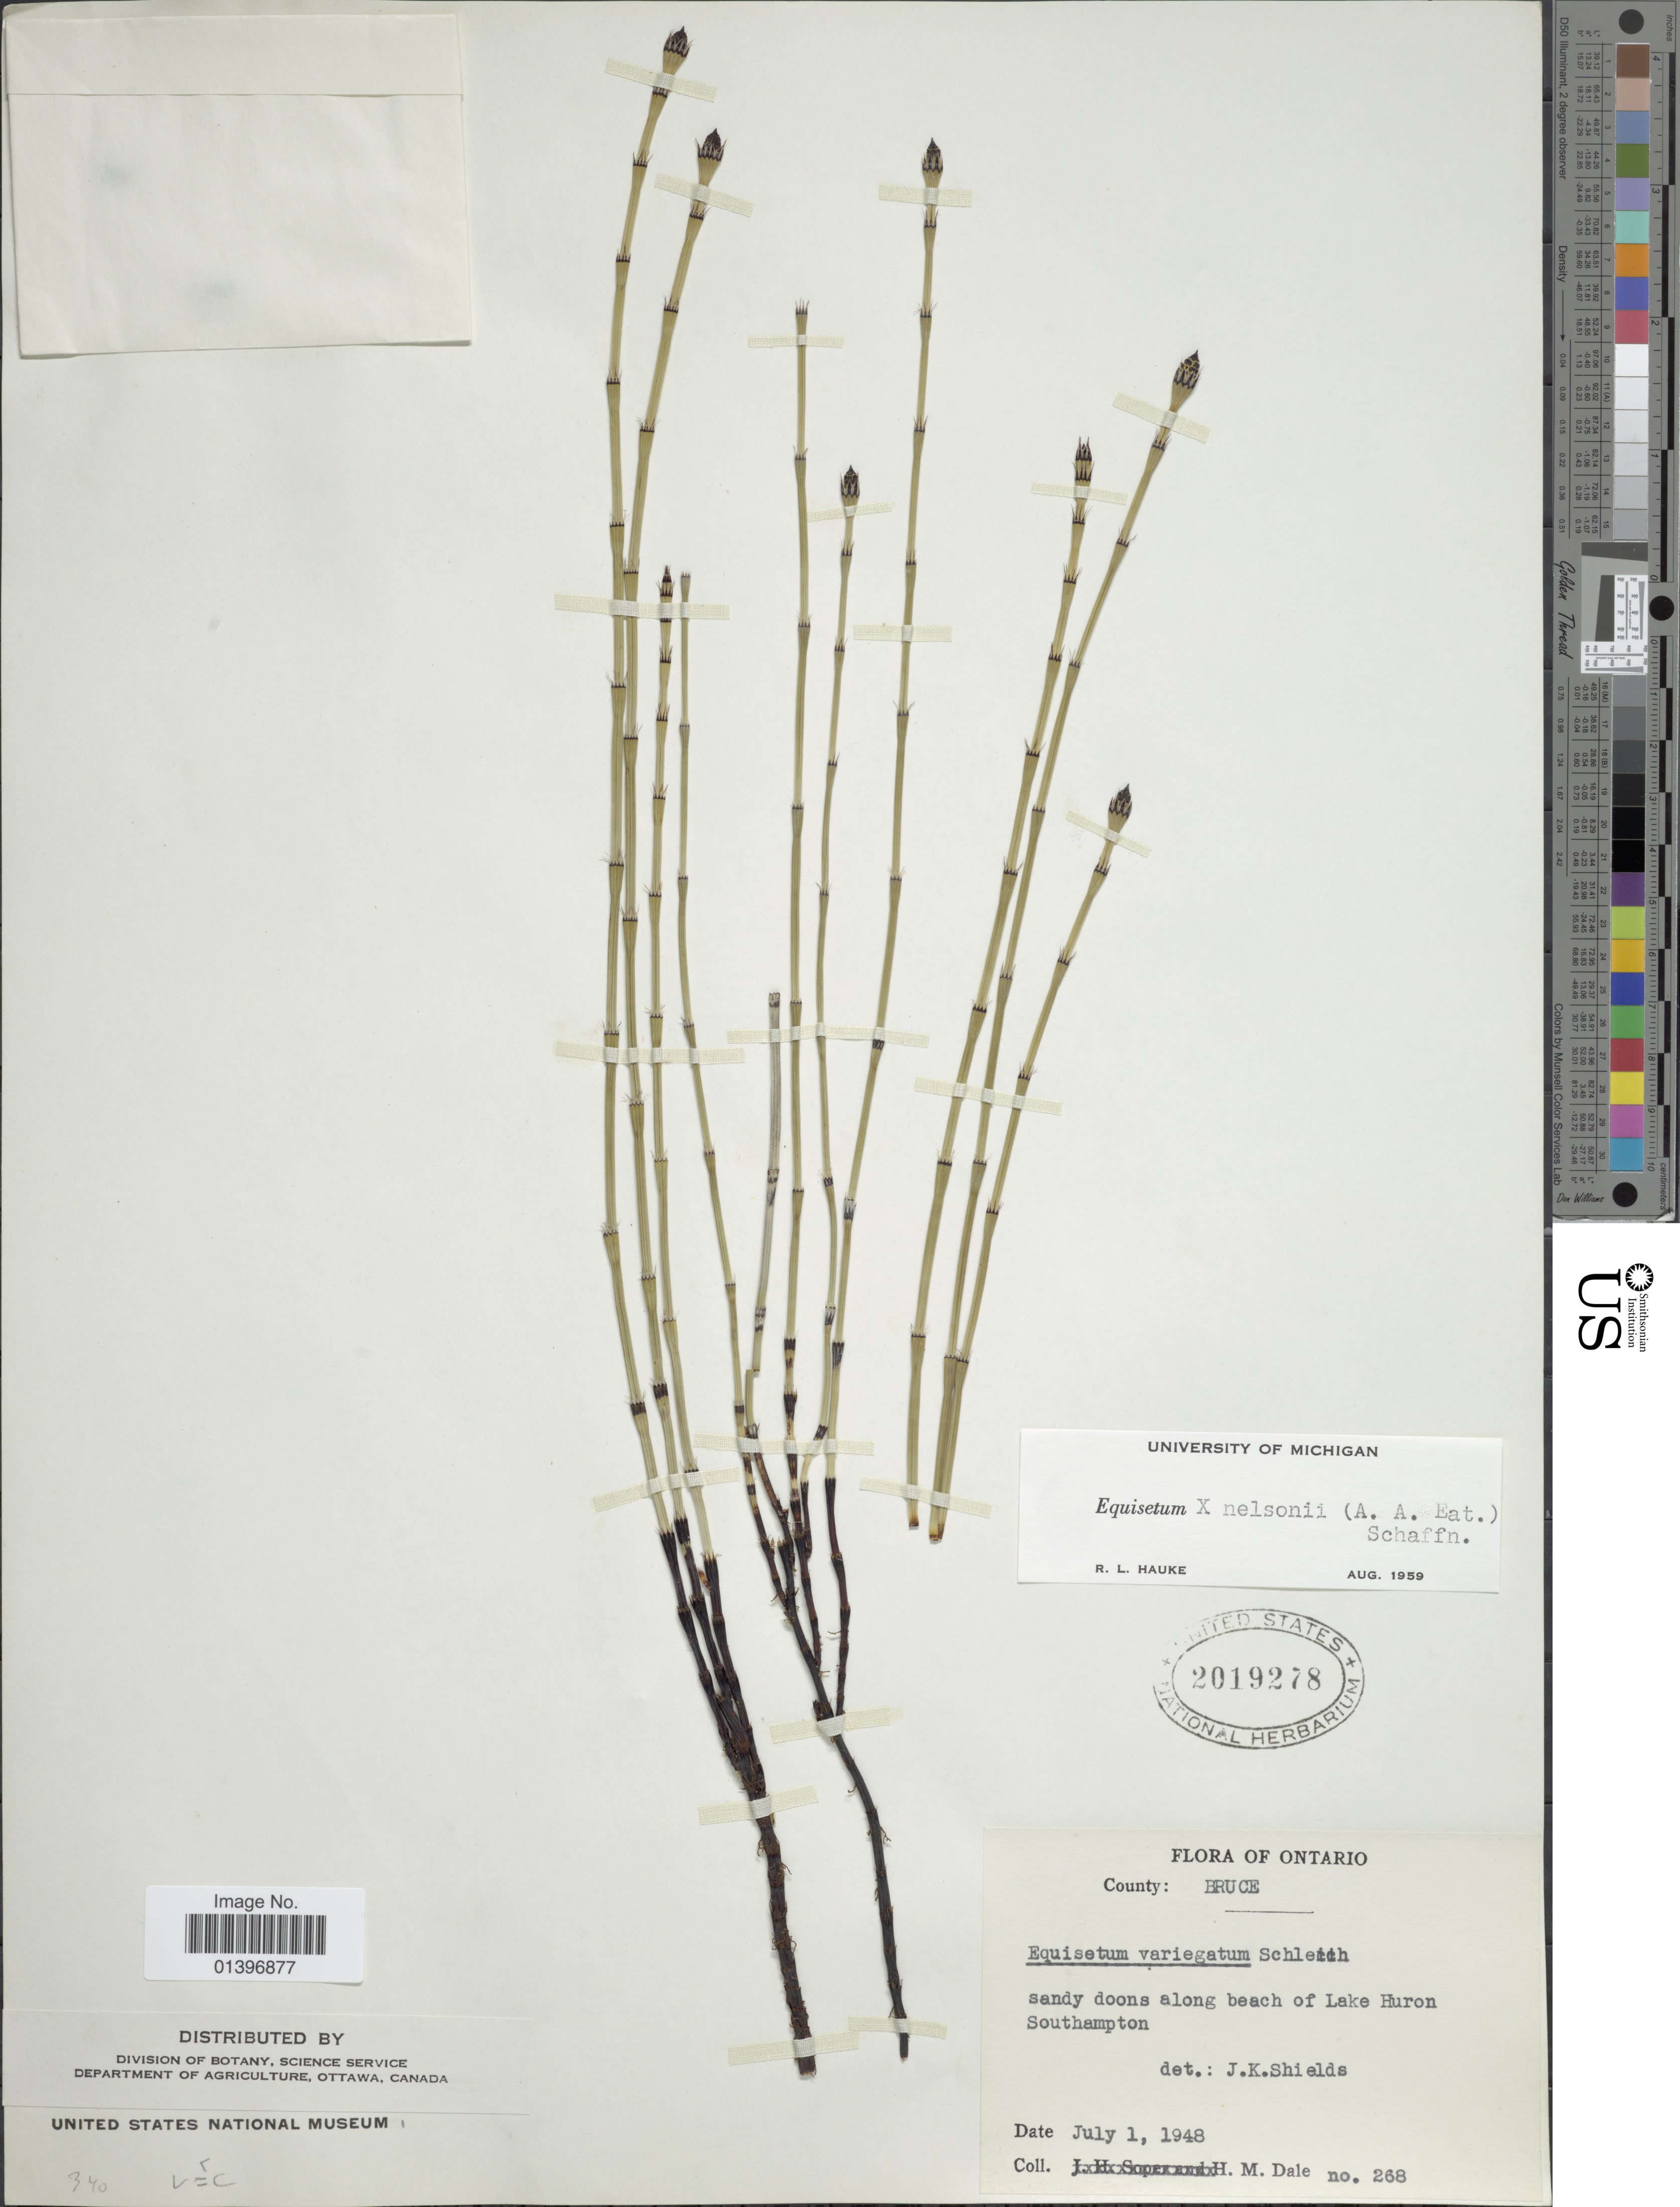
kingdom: Plantae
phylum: Tracheophyta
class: Polypodiopsida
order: Equisetales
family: Equisetaceae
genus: Equisetum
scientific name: Equisetum x nelsonii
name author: (A.A. Eaton) J.H. Schaffn.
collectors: H. M. Dale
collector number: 268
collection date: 1948-07-01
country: Canada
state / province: Ontario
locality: County Bruce, sandy doons along beach of Lake Huron Southampton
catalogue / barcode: US 2019278